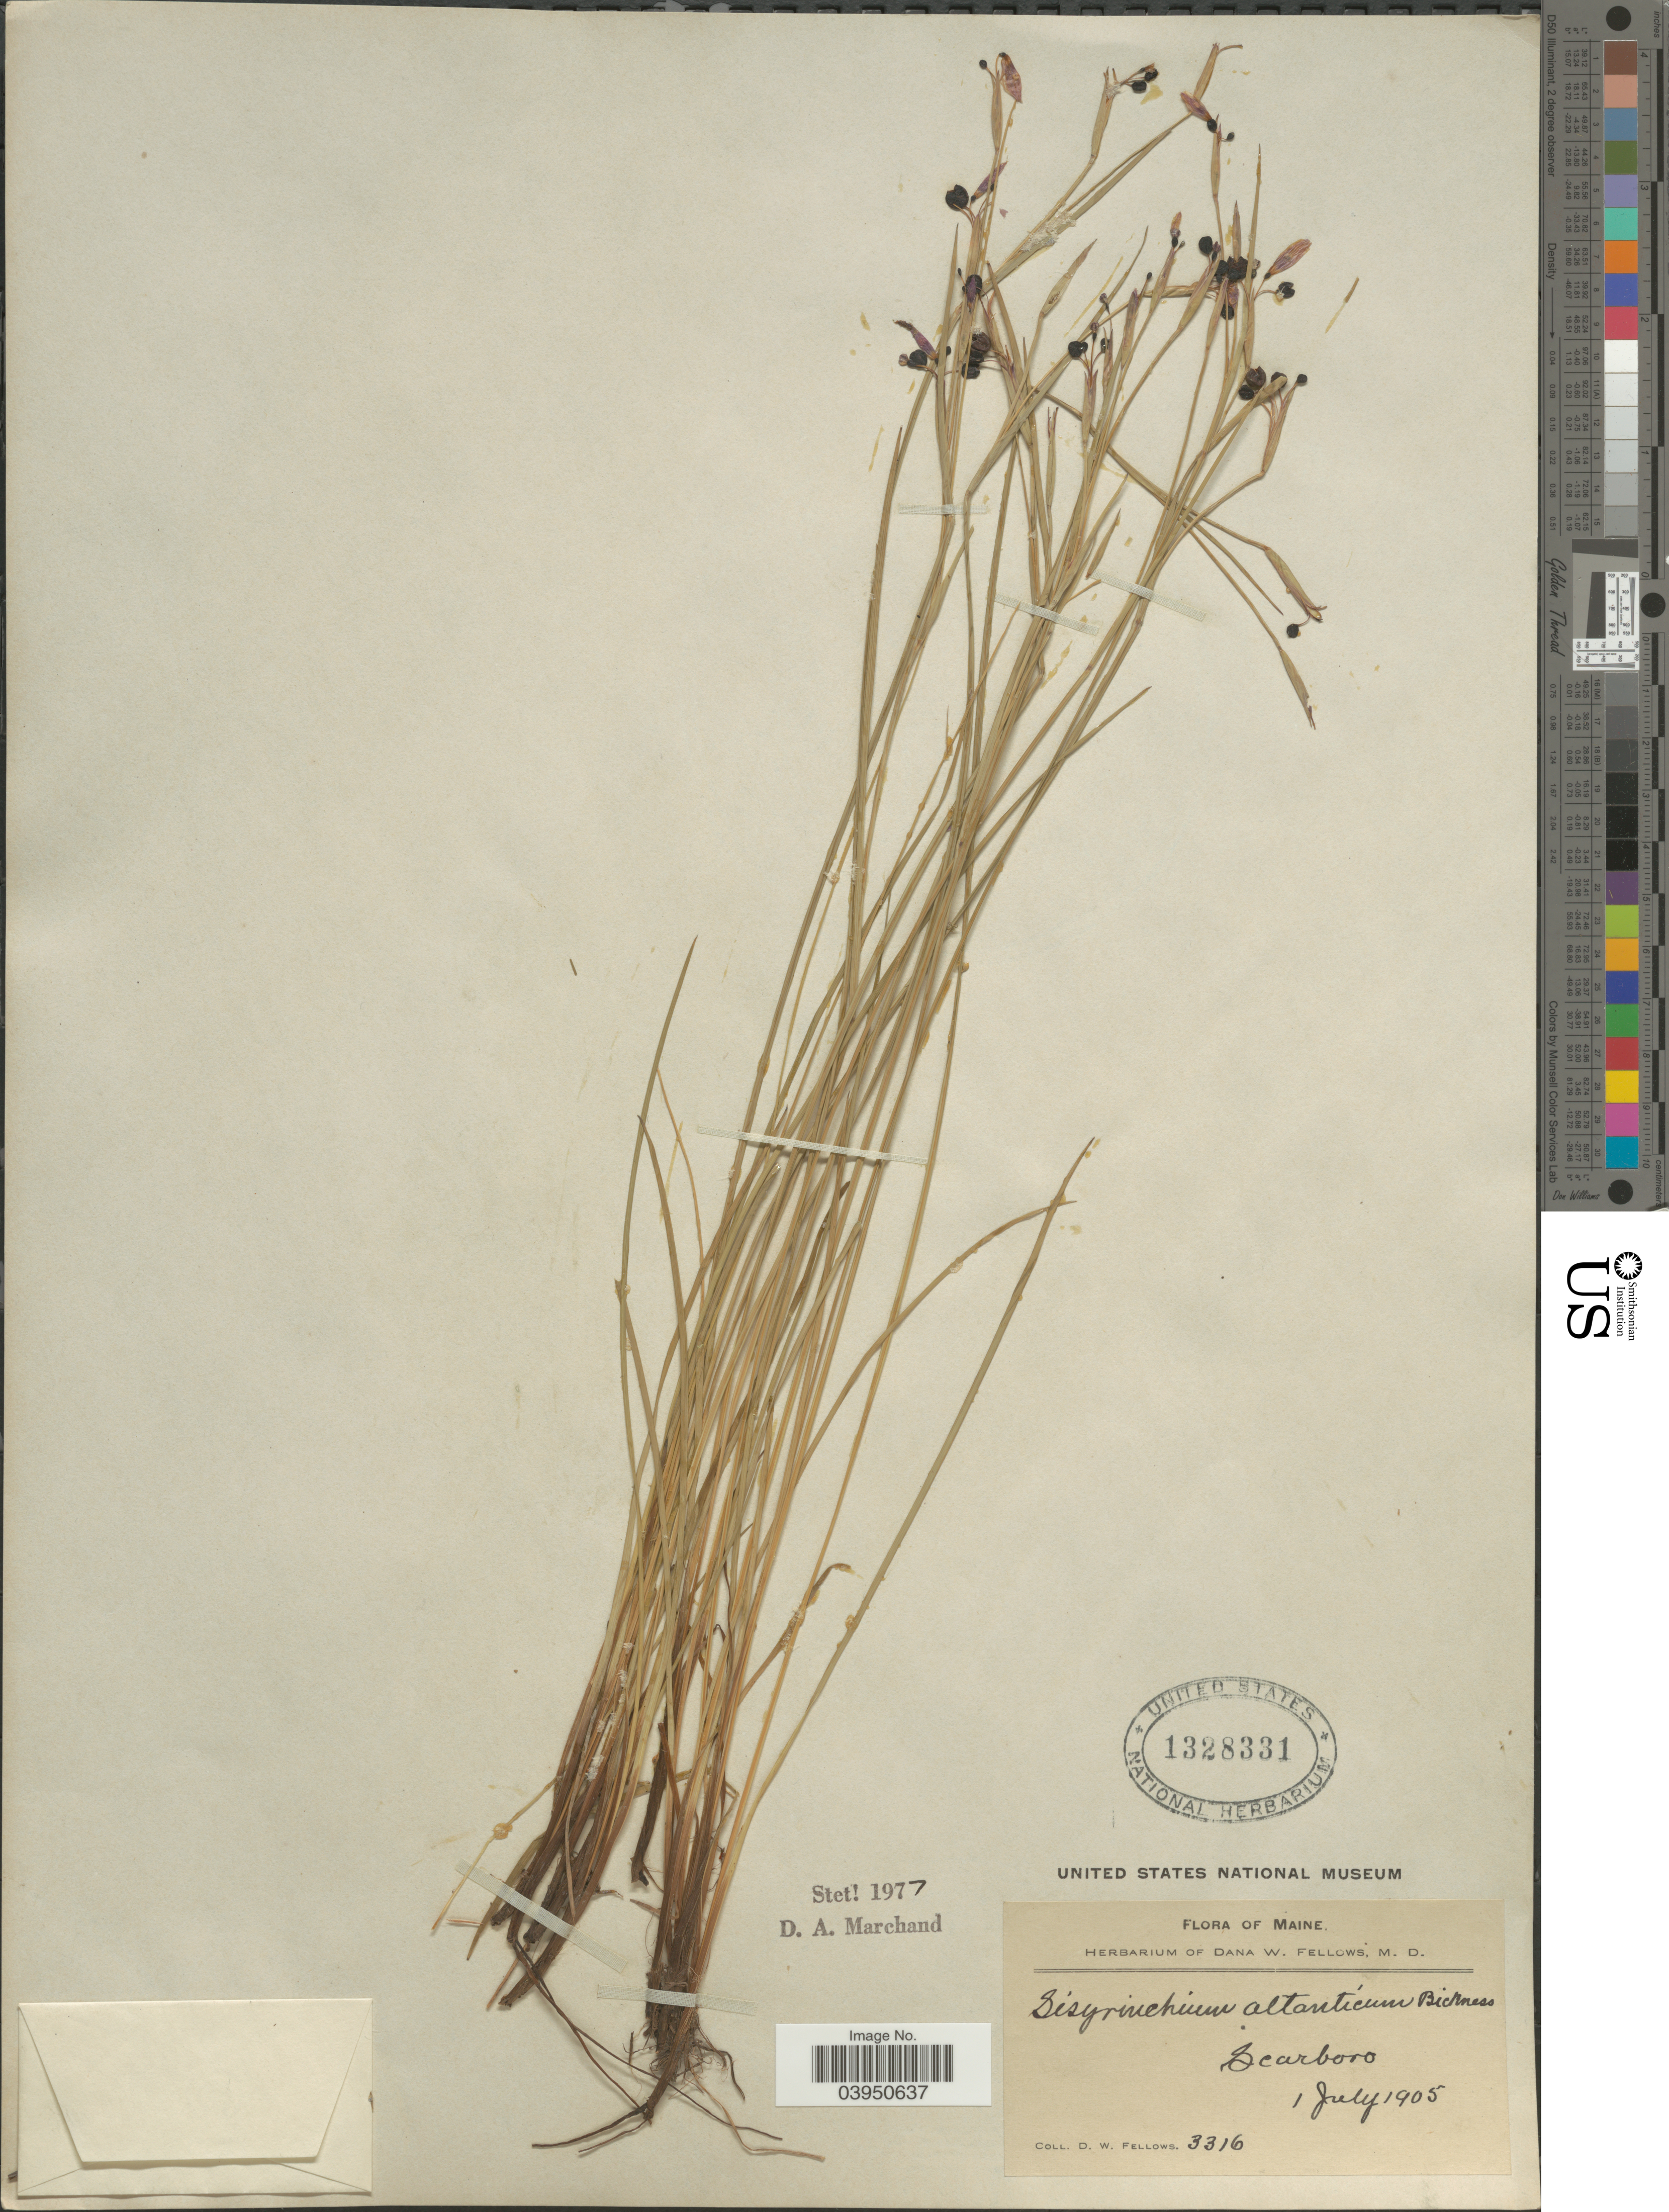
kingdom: Plantae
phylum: Tracheophyta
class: Liliopsida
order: Asparagales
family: Iridaceae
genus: Sisyrinchium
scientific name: Sisyrinchium atlanticum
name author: E.P. Bicknell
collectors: D. W. Fellows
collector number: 3316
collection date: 1905-07-01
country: United States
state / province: Maine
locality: Scarboro.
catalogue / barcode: US 1328331